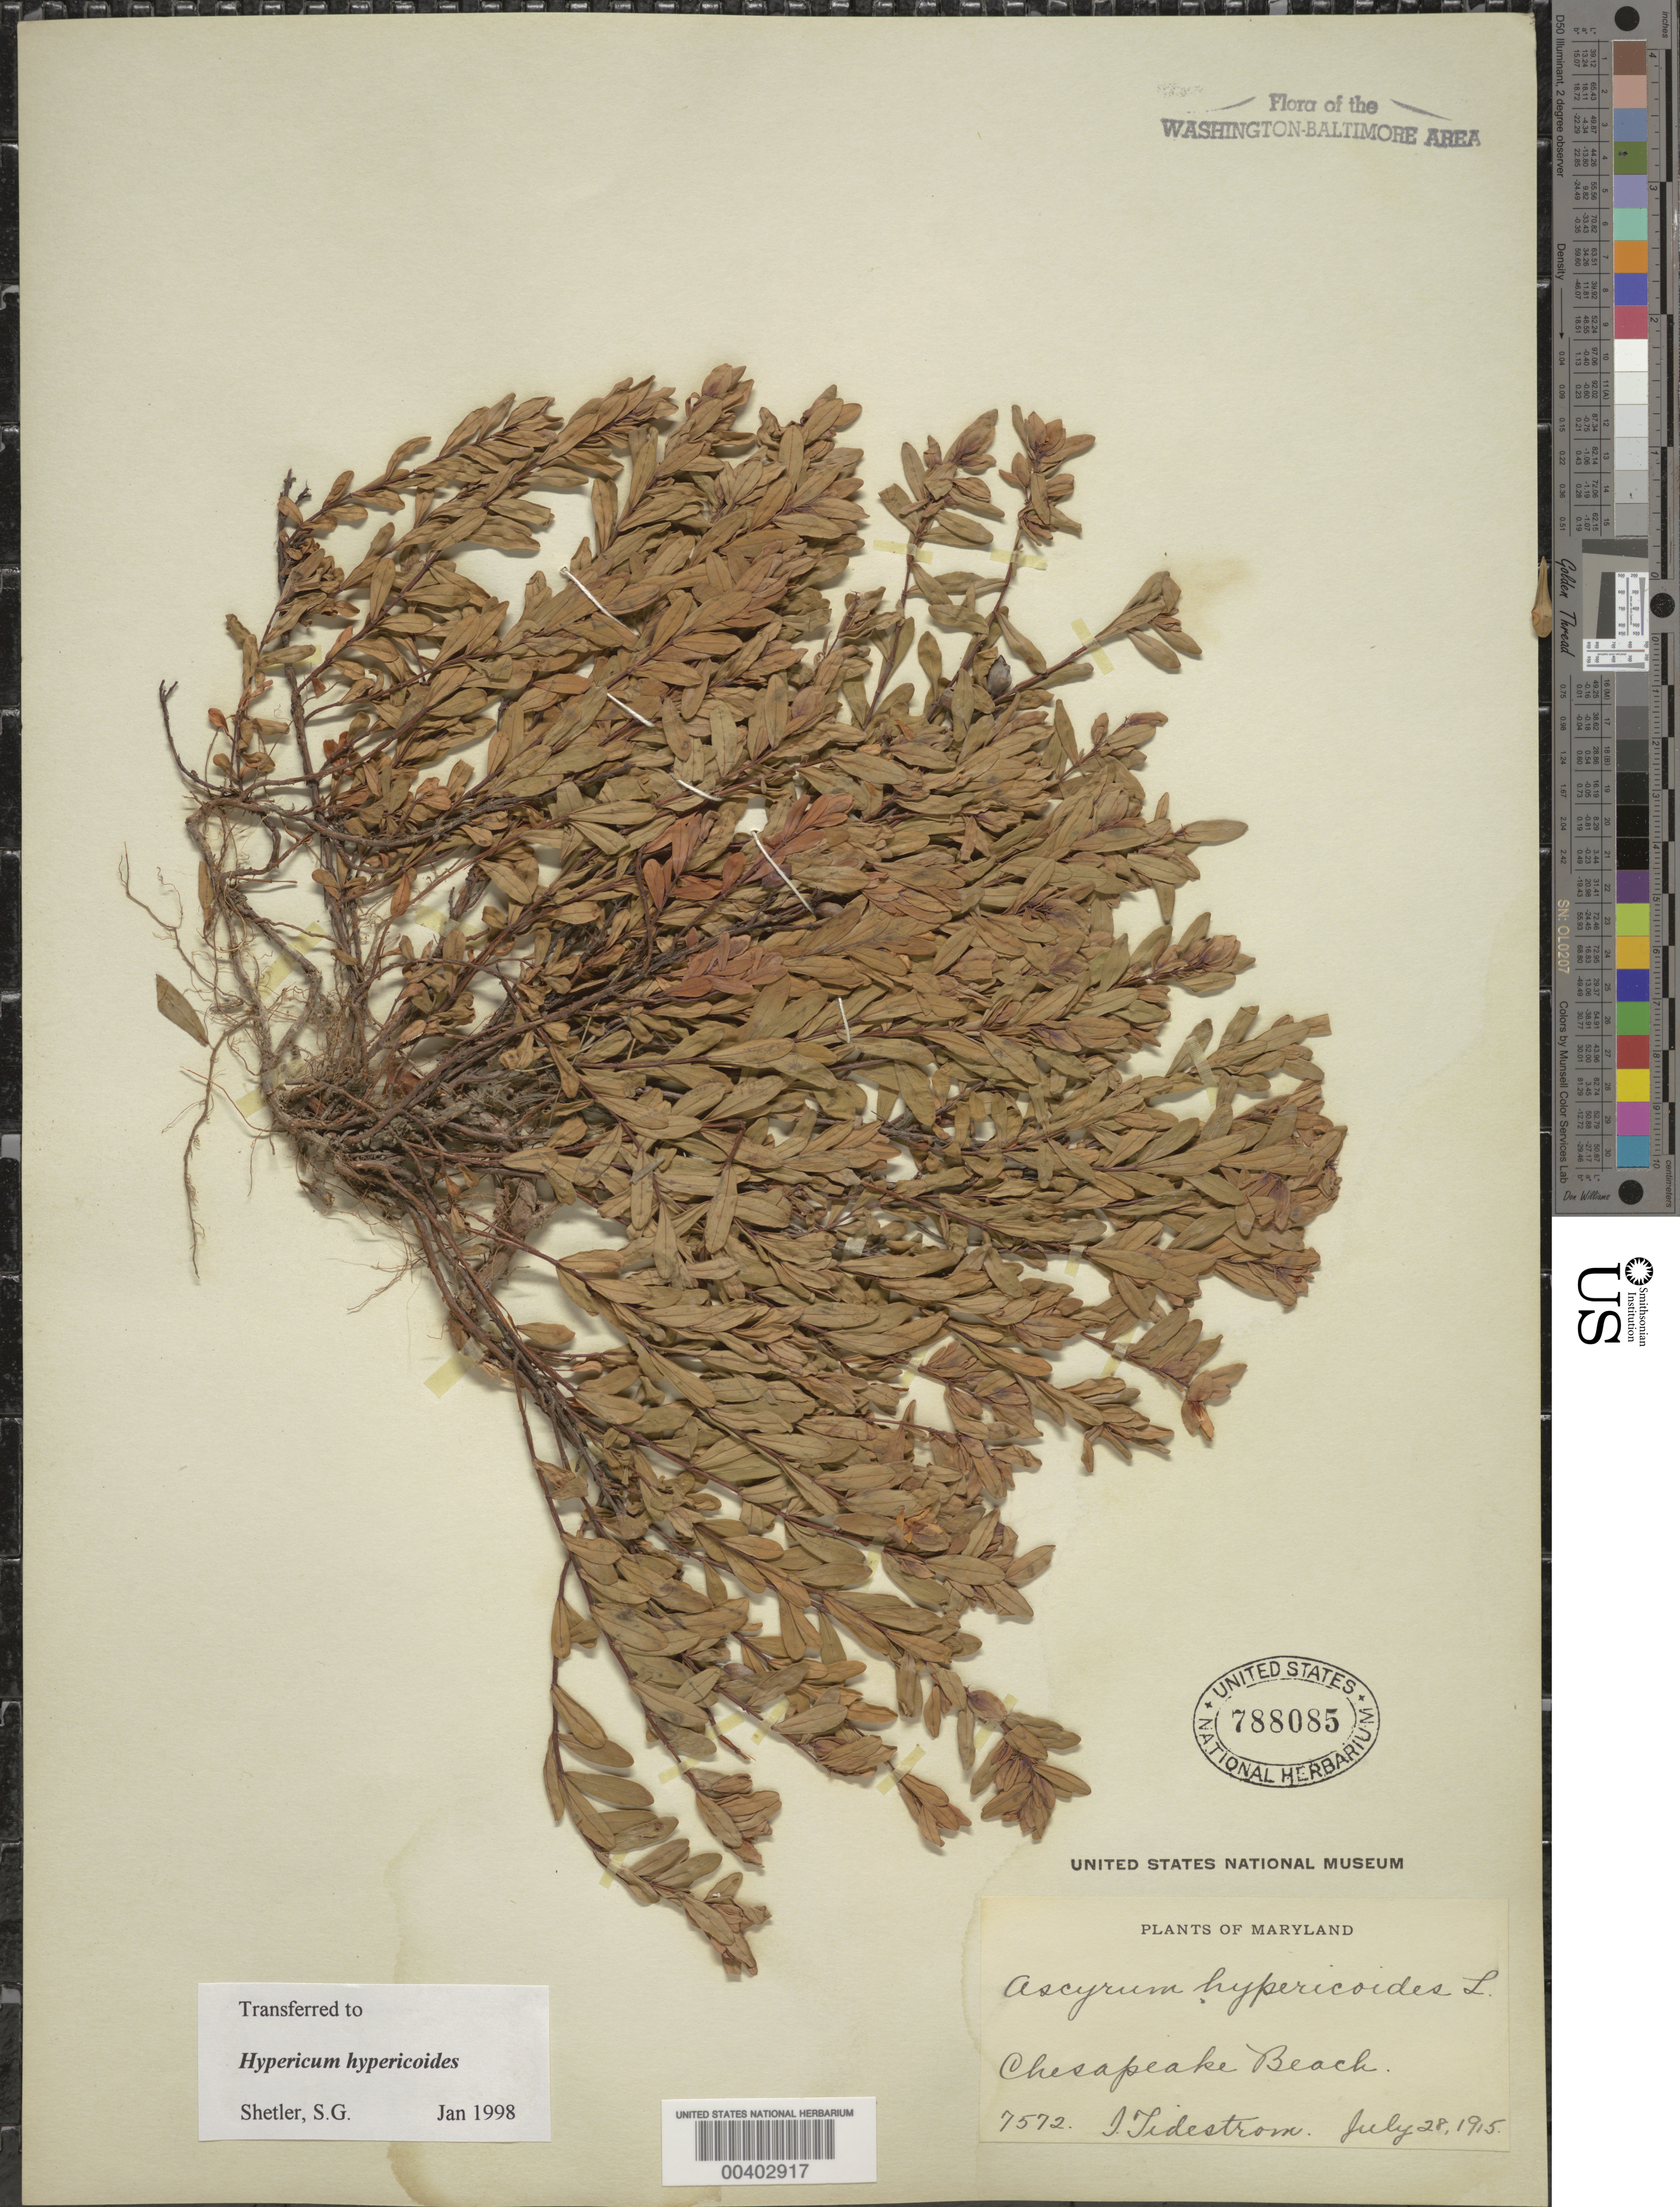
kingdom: Plantae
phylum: Tracheophyta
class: Magnoliopsida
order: Malpighiales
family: Hypericaceae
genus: Hypericum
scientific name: Hypericum stragulum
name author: W.P. Adams & N. Robson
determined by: Strong, Mark T., (BOT), Smithsonian Institution - National Museum of Natural History (UNITED STATES)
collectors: I. F. Tidestrom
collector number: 7572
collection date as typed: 28 Jul 1915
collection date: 1915-07-28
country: United States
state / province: Maryland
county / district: Calvert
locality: Chesapeake Beach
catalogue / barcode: US 788085